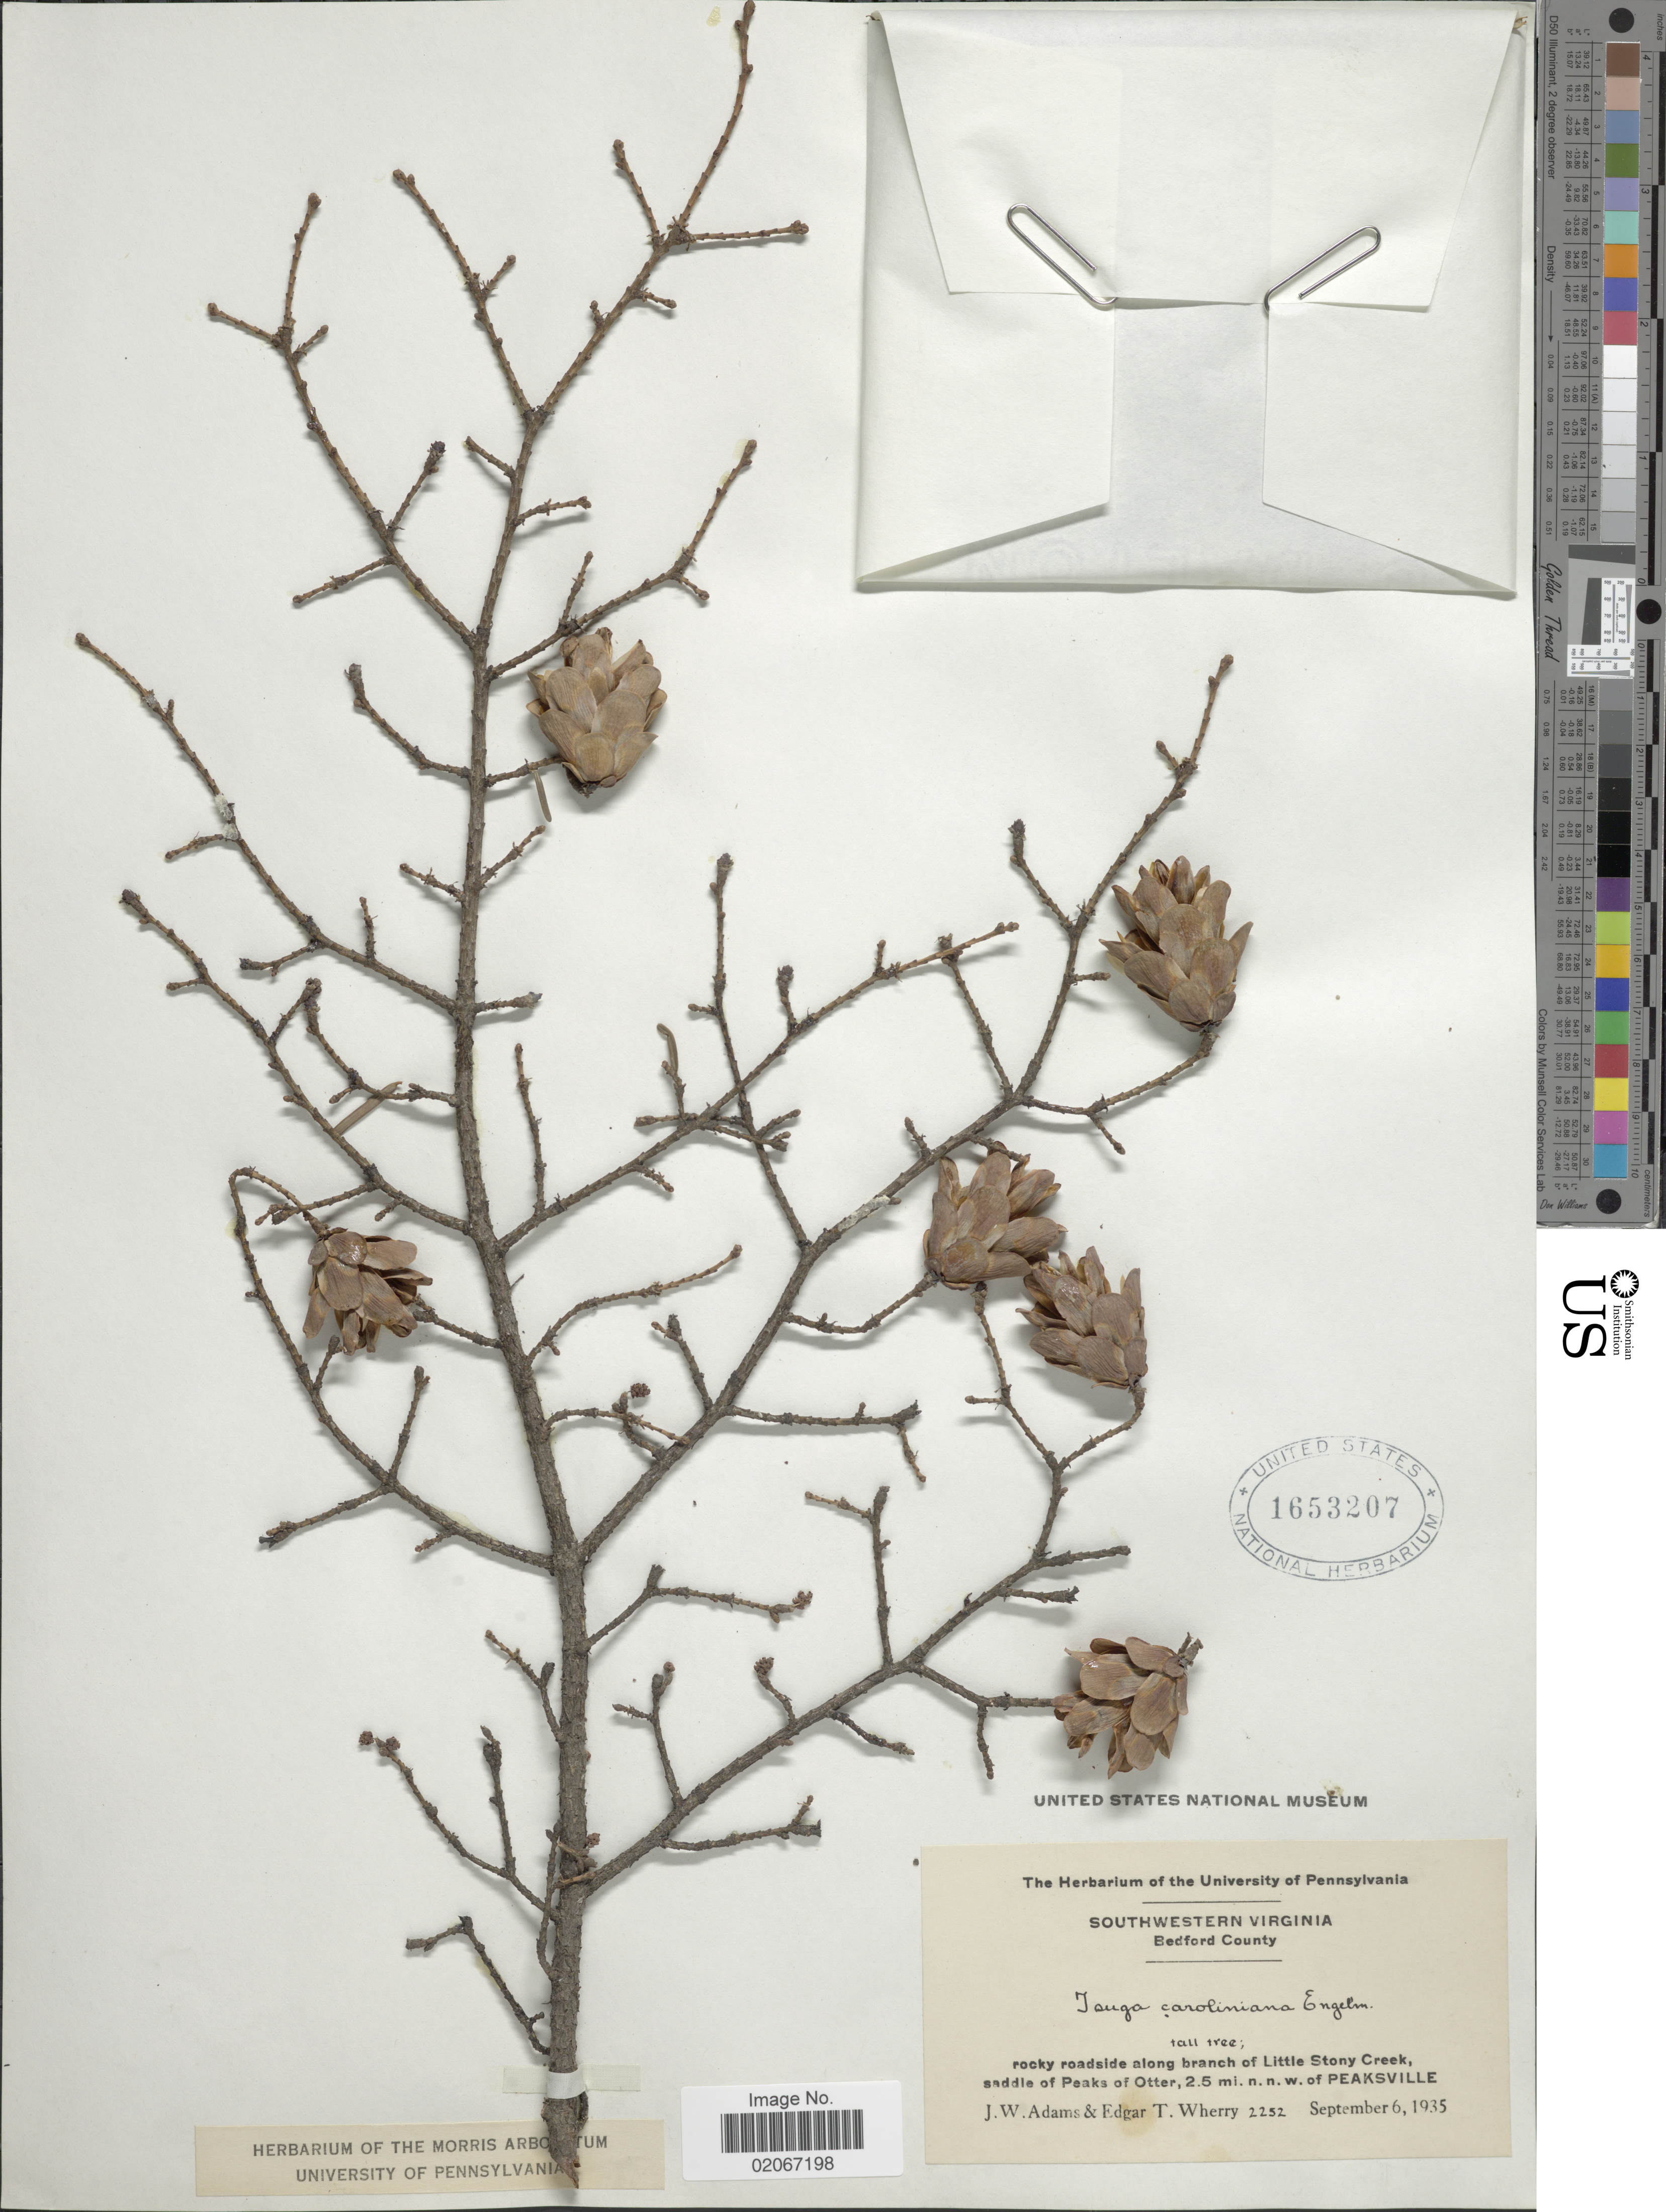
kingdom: Plantae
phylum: Tracheophyta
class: Pinopsida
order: Pinales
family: Pinaceae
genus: Tsuga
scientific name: Tsuga caroliniana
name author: Engelm.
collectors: J. Adams & E. T. Wherry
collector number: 2252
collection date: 1935-09-06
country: United States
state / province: Virginia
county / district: Bedford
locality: Southwestern Virginia. Bedford County, rocky roadside along branch of Little Stony Rock, saddle of Peaks of Otter, 2.5 mi. n. n. w. of Peaksville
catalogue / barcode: US 1653207